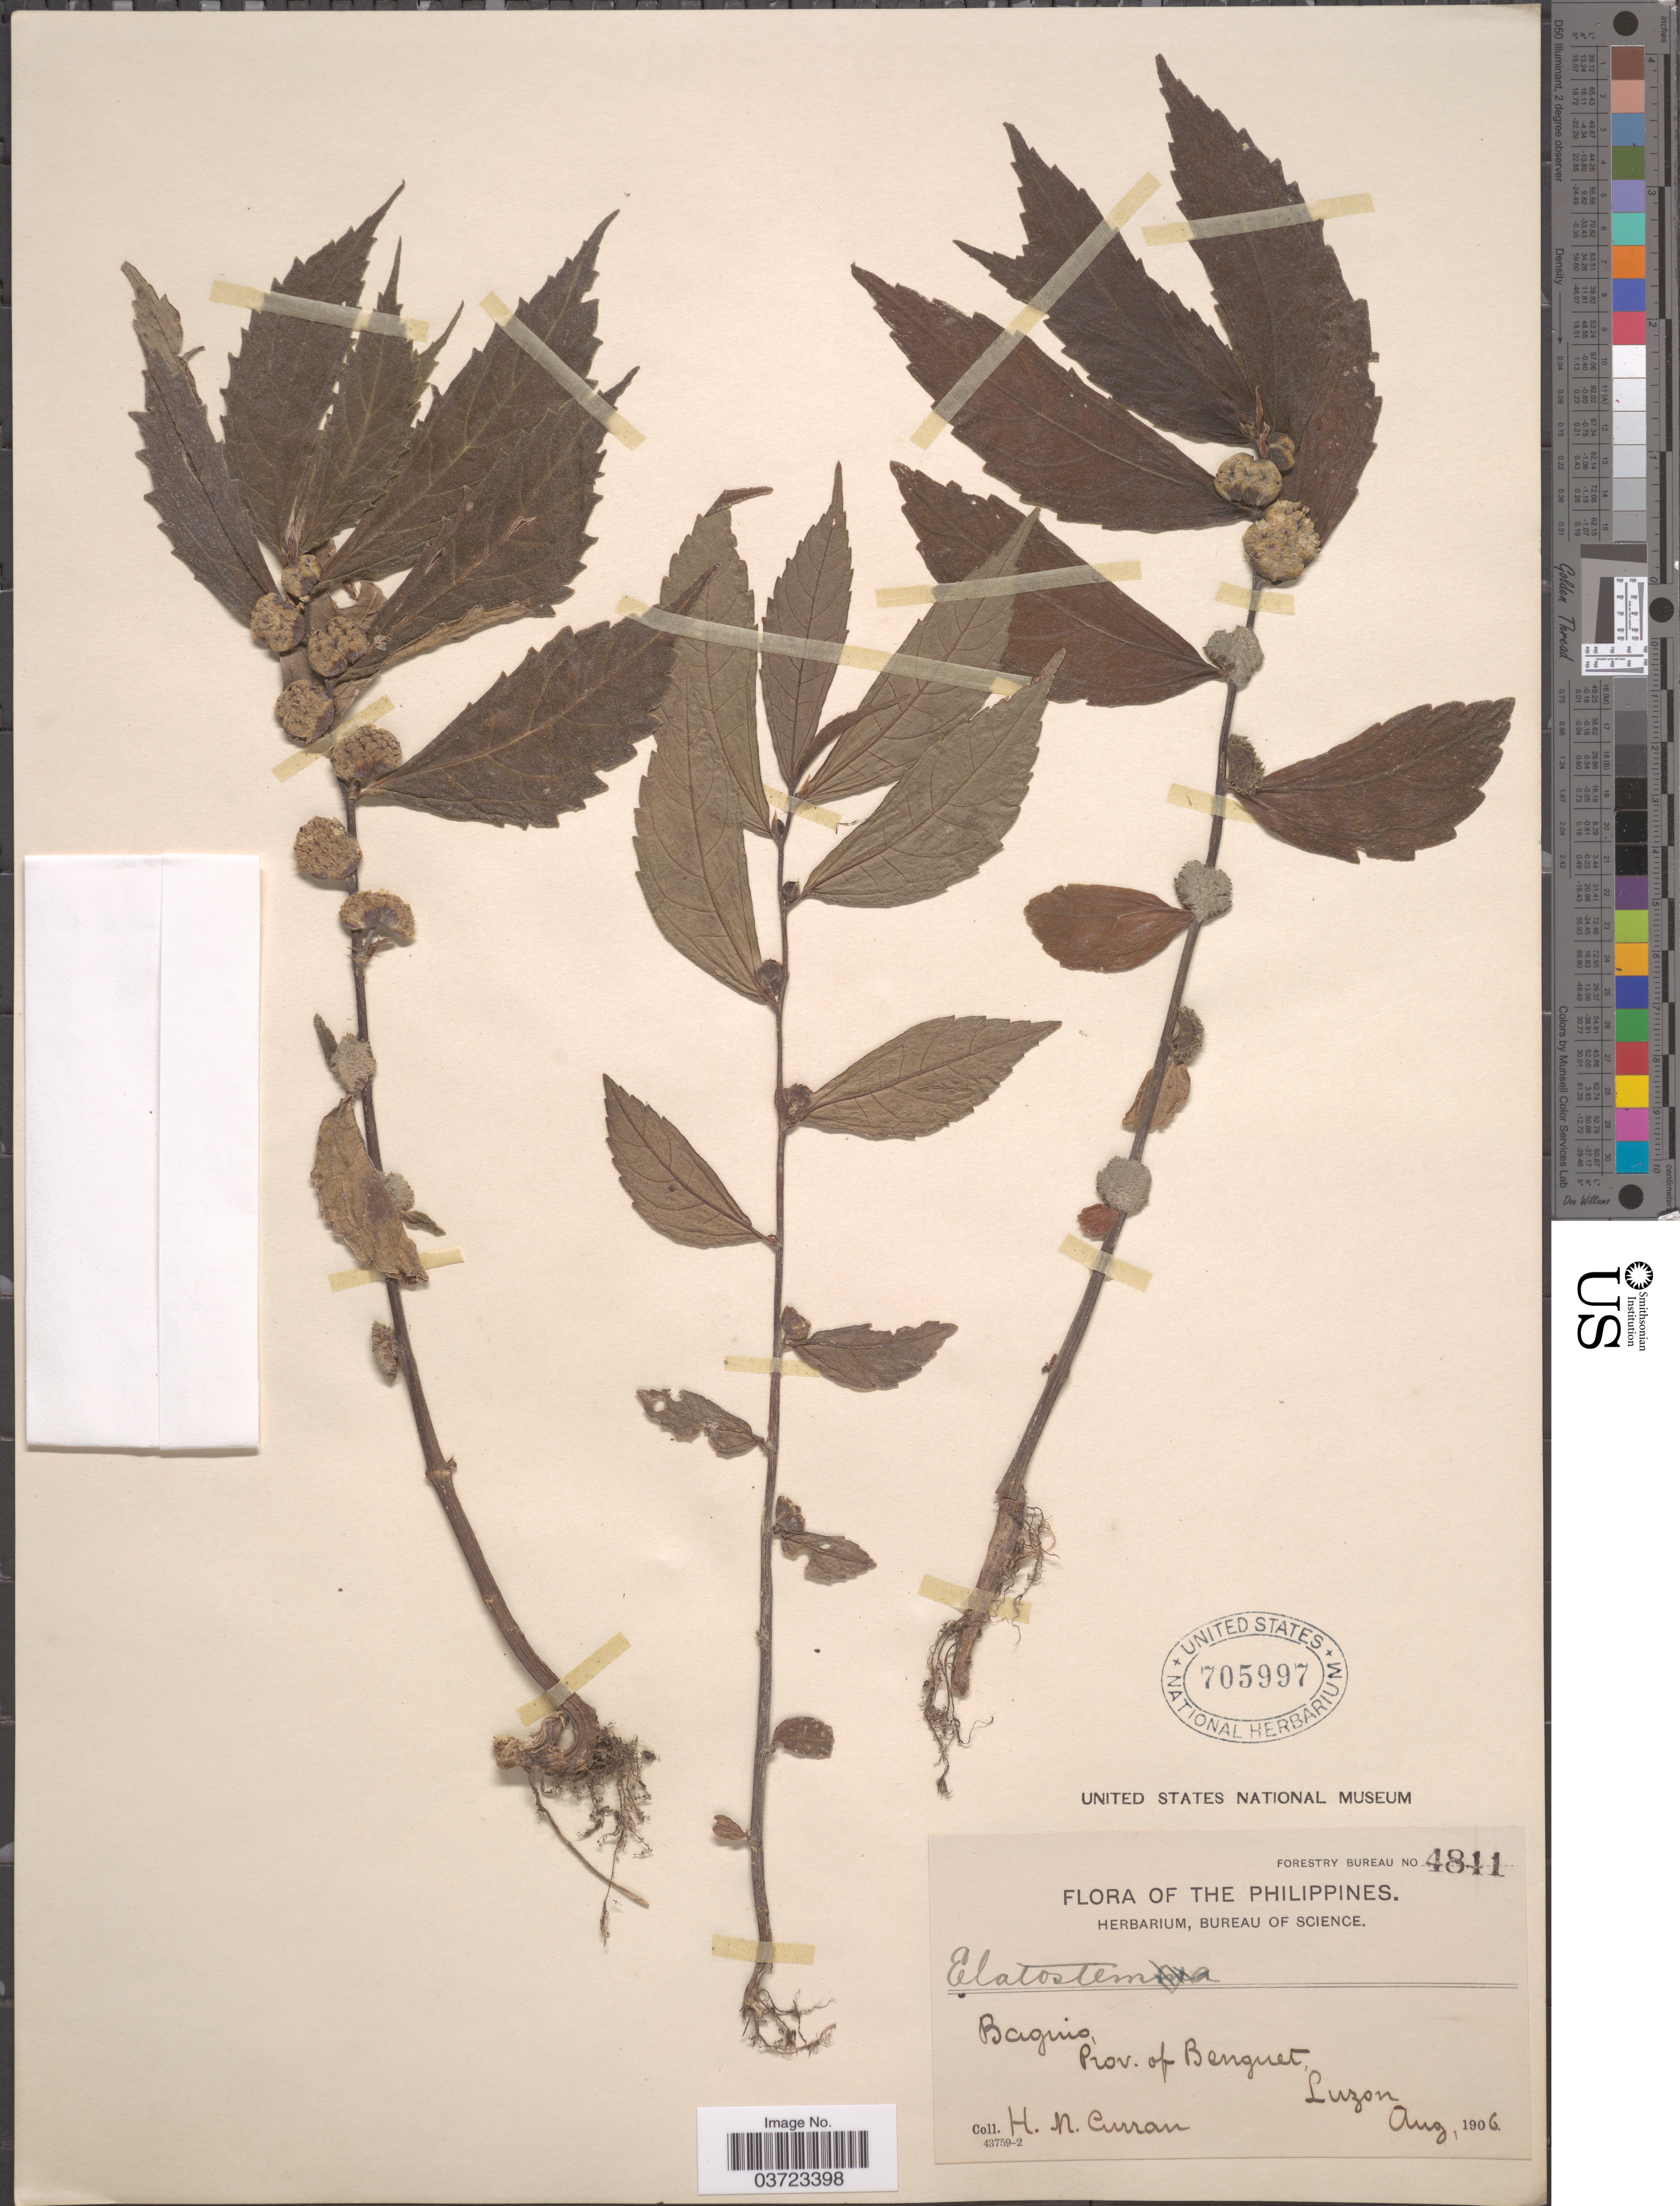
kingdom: Plantae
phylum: Tracheophyta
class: Magnoliopsida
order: Rosales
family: Urticaceae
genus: Elatostema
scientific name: Elatostema sp.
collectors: H. Curran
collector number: Forestry Bureau 4841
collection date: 1906-08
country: Philippines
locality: Baguio, Prov. of Benguet, Luzon.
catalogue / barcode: US 705997